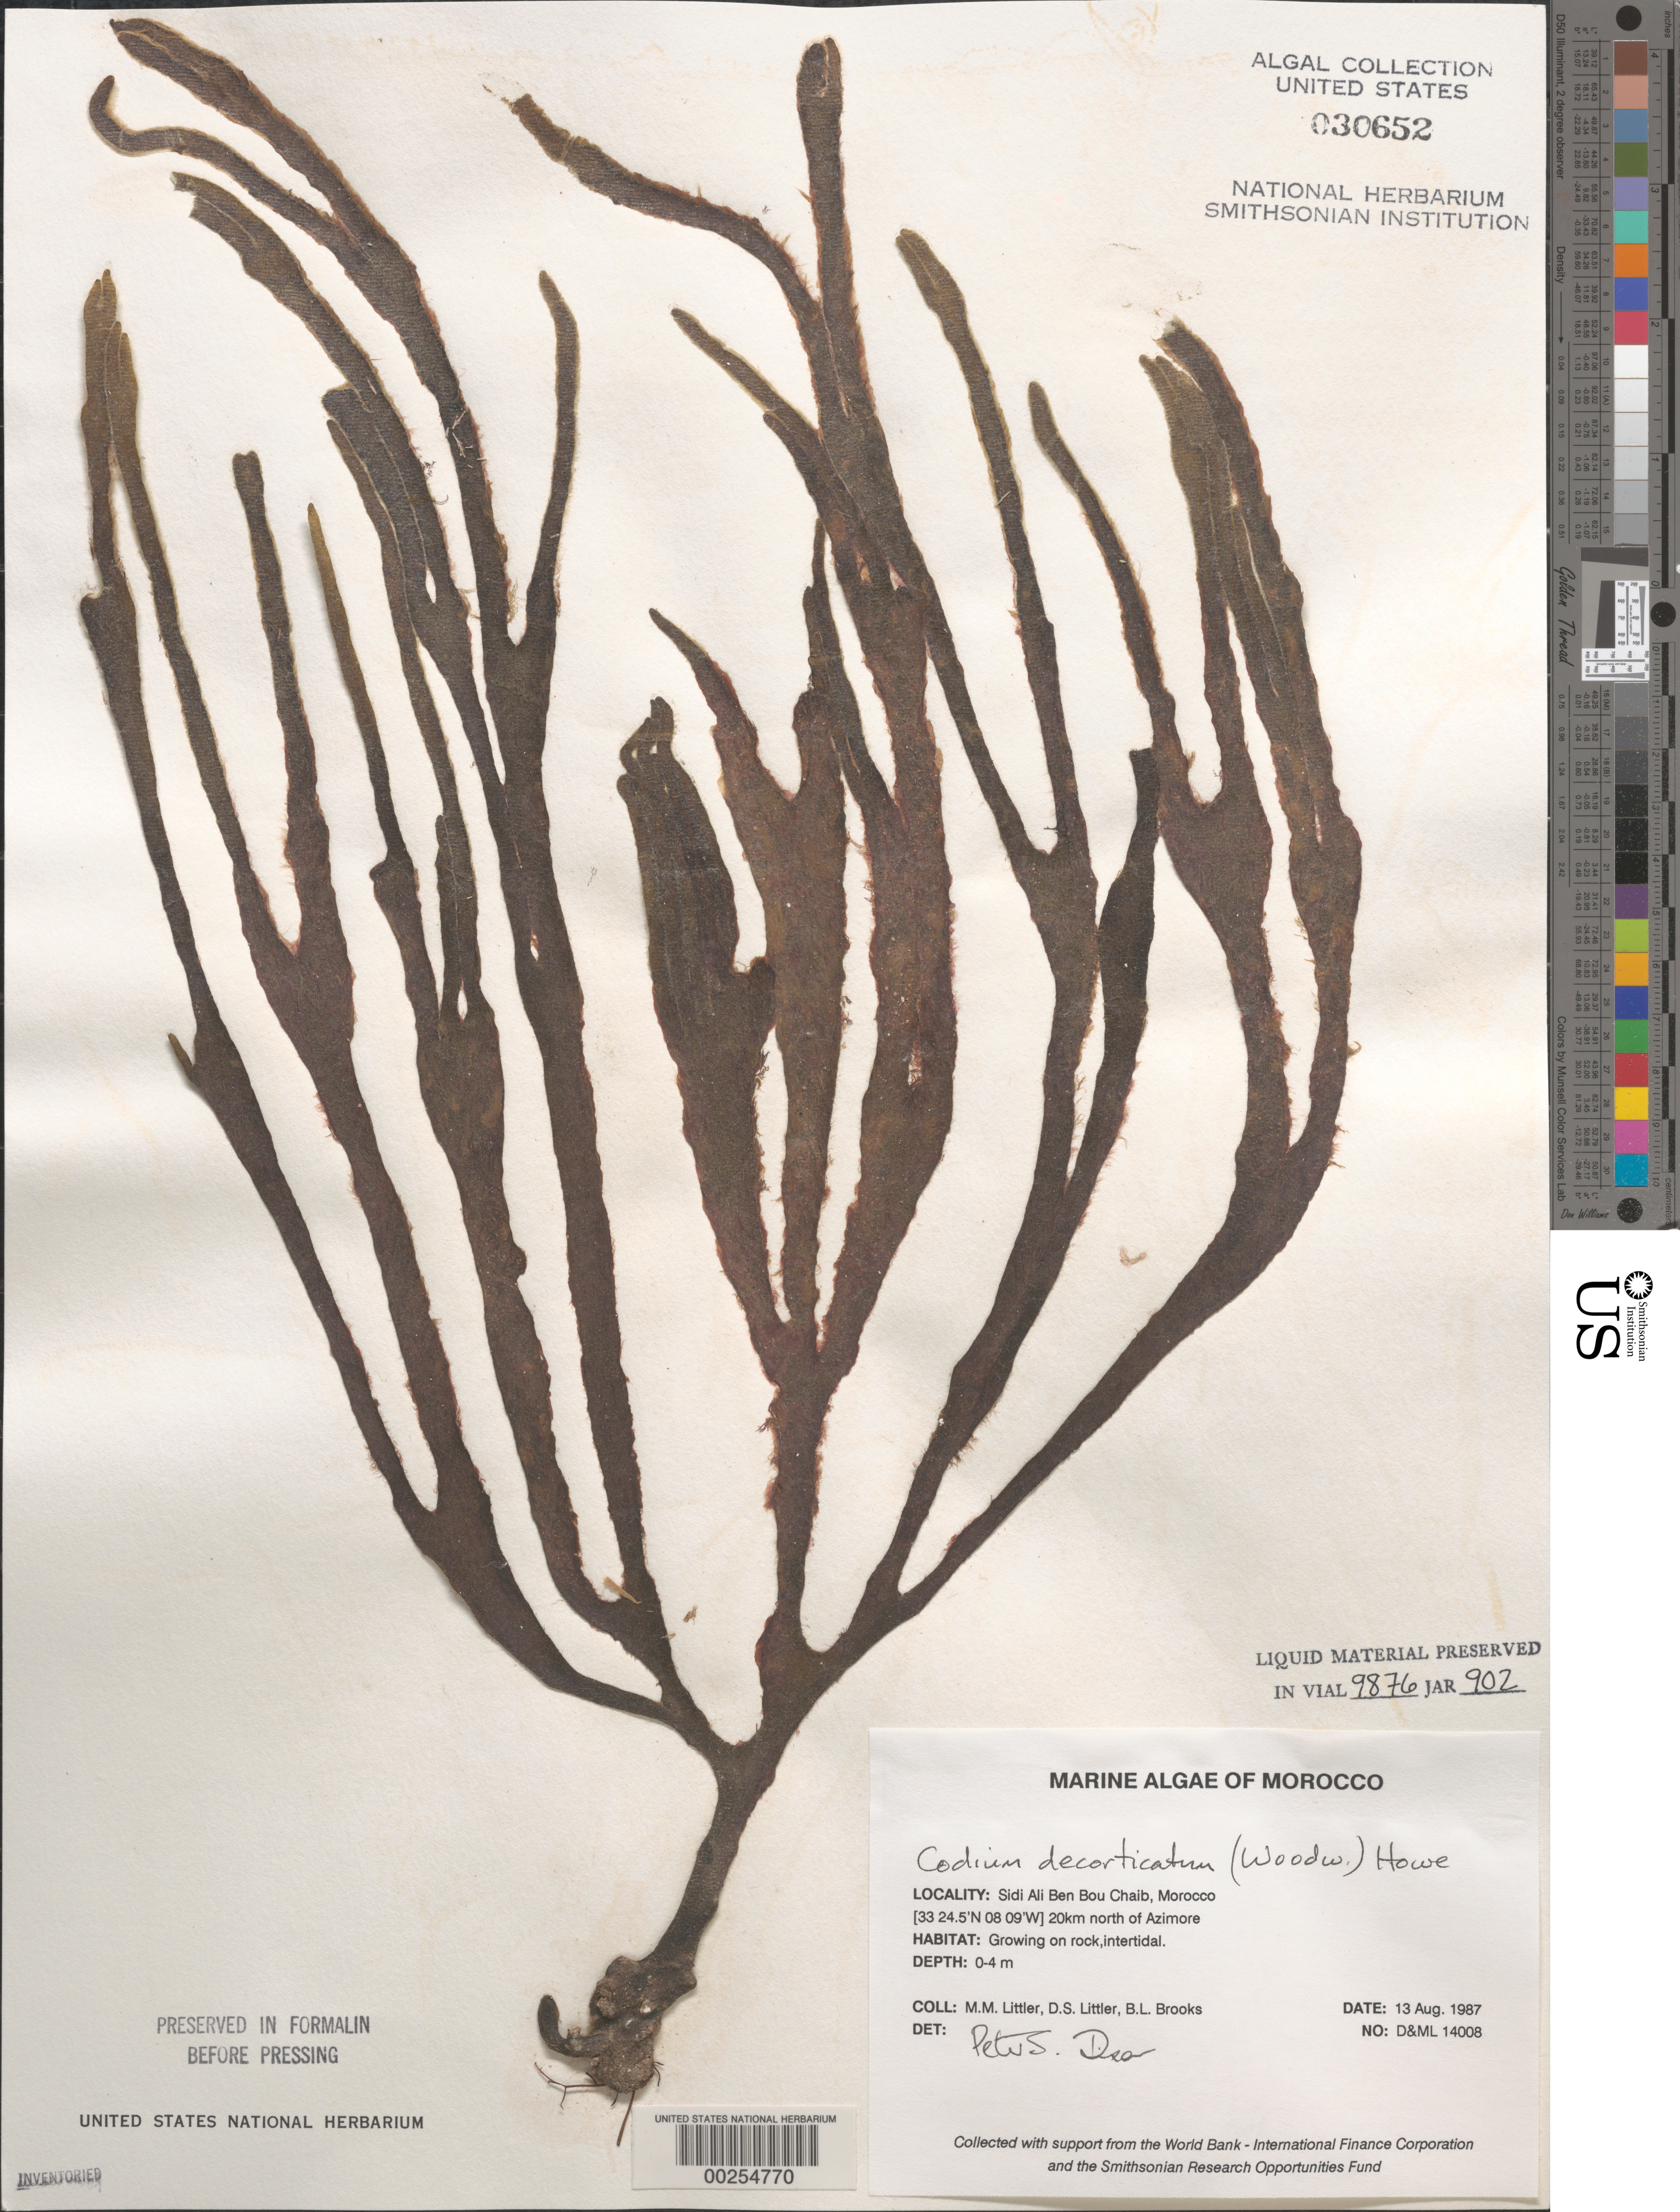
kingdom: Plantae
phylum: Chlorophyta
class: Ulvophyceae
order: Bryopsidales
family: Codiaceae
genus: Codium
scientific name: Codium decorticatum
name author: (Woodw.) M. Howe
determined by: Dixon, P. S.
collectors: M. M. Littler, D. S. Littler & B. Brooks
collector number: D&ML 14008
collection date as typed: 13 Jul 1987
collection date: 1987-07-13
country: Morocco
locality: Sidi Ali Ben Bou Chaib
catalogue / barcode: US 30652